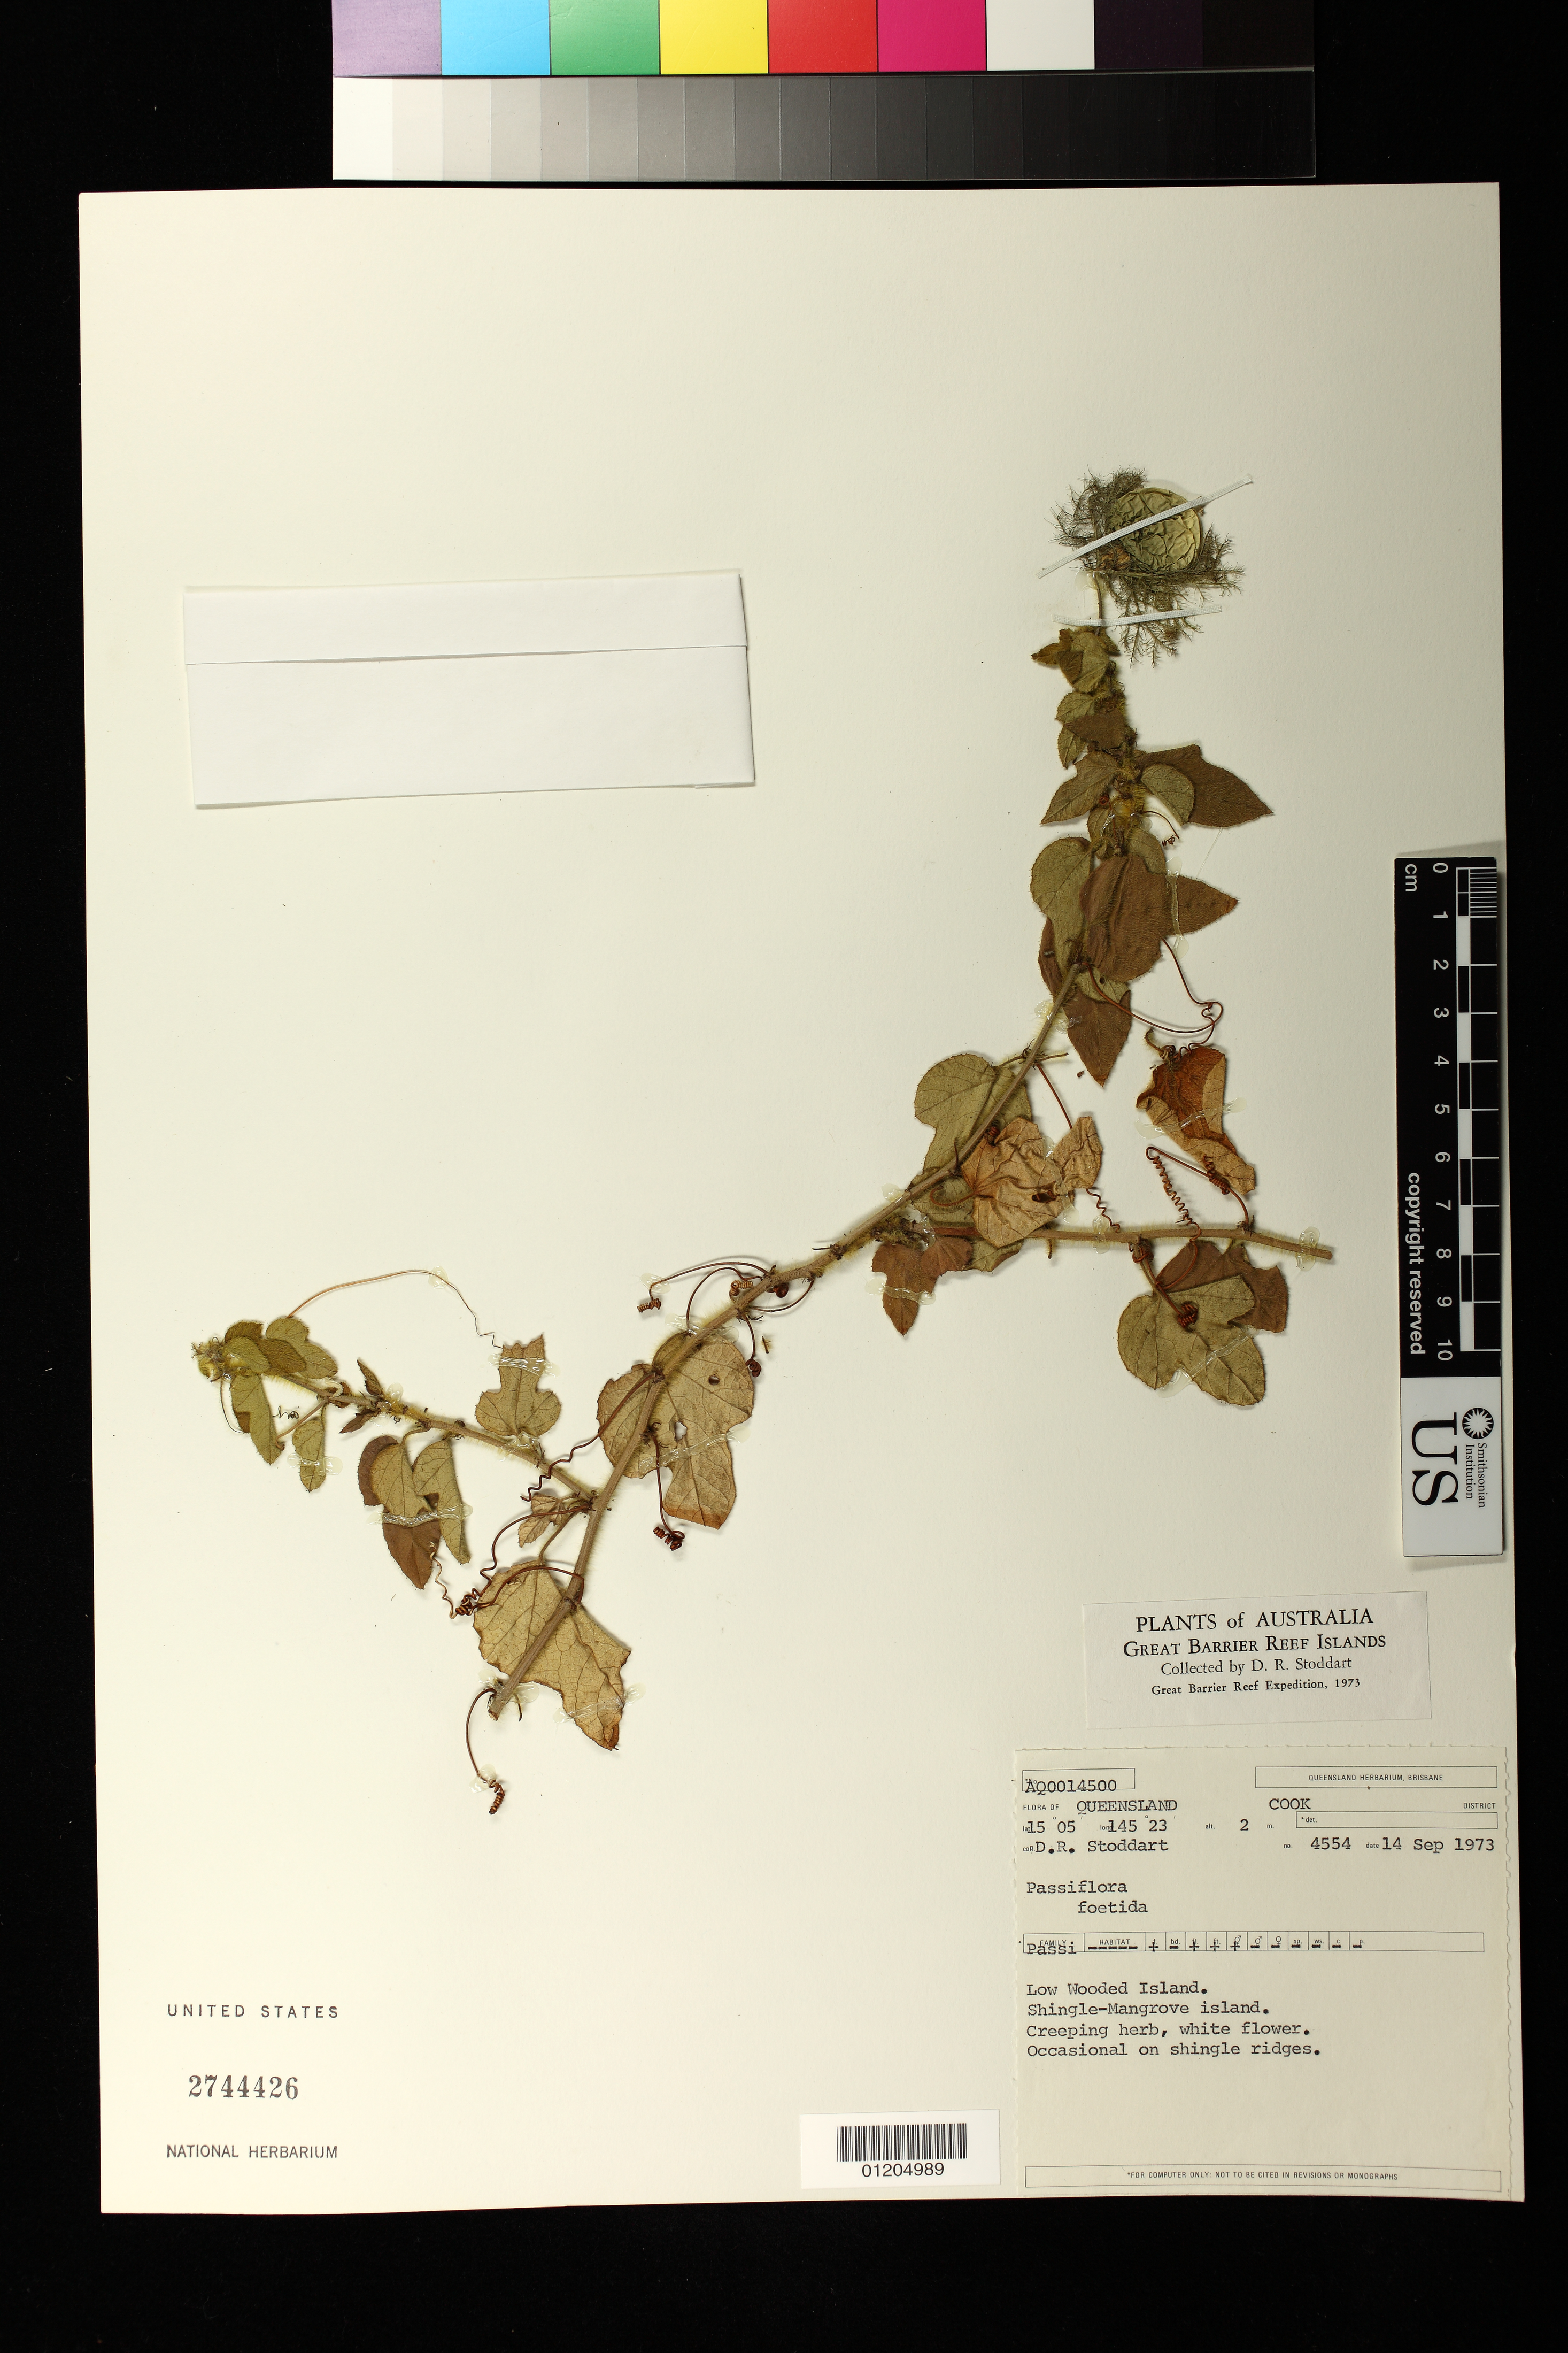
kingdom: Plantae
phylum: Tracheophyta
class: Magnoliopsida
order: Malpighiales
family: Passifloraceae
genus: Passiflora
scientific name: Passiflora foetida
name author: L.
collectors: D. R. Stoddart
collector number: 4554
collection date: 1973-09-14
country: Australia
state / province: Queensland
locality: Cook District. Low Wooded Island.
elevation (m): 2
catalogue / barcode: US 2744426